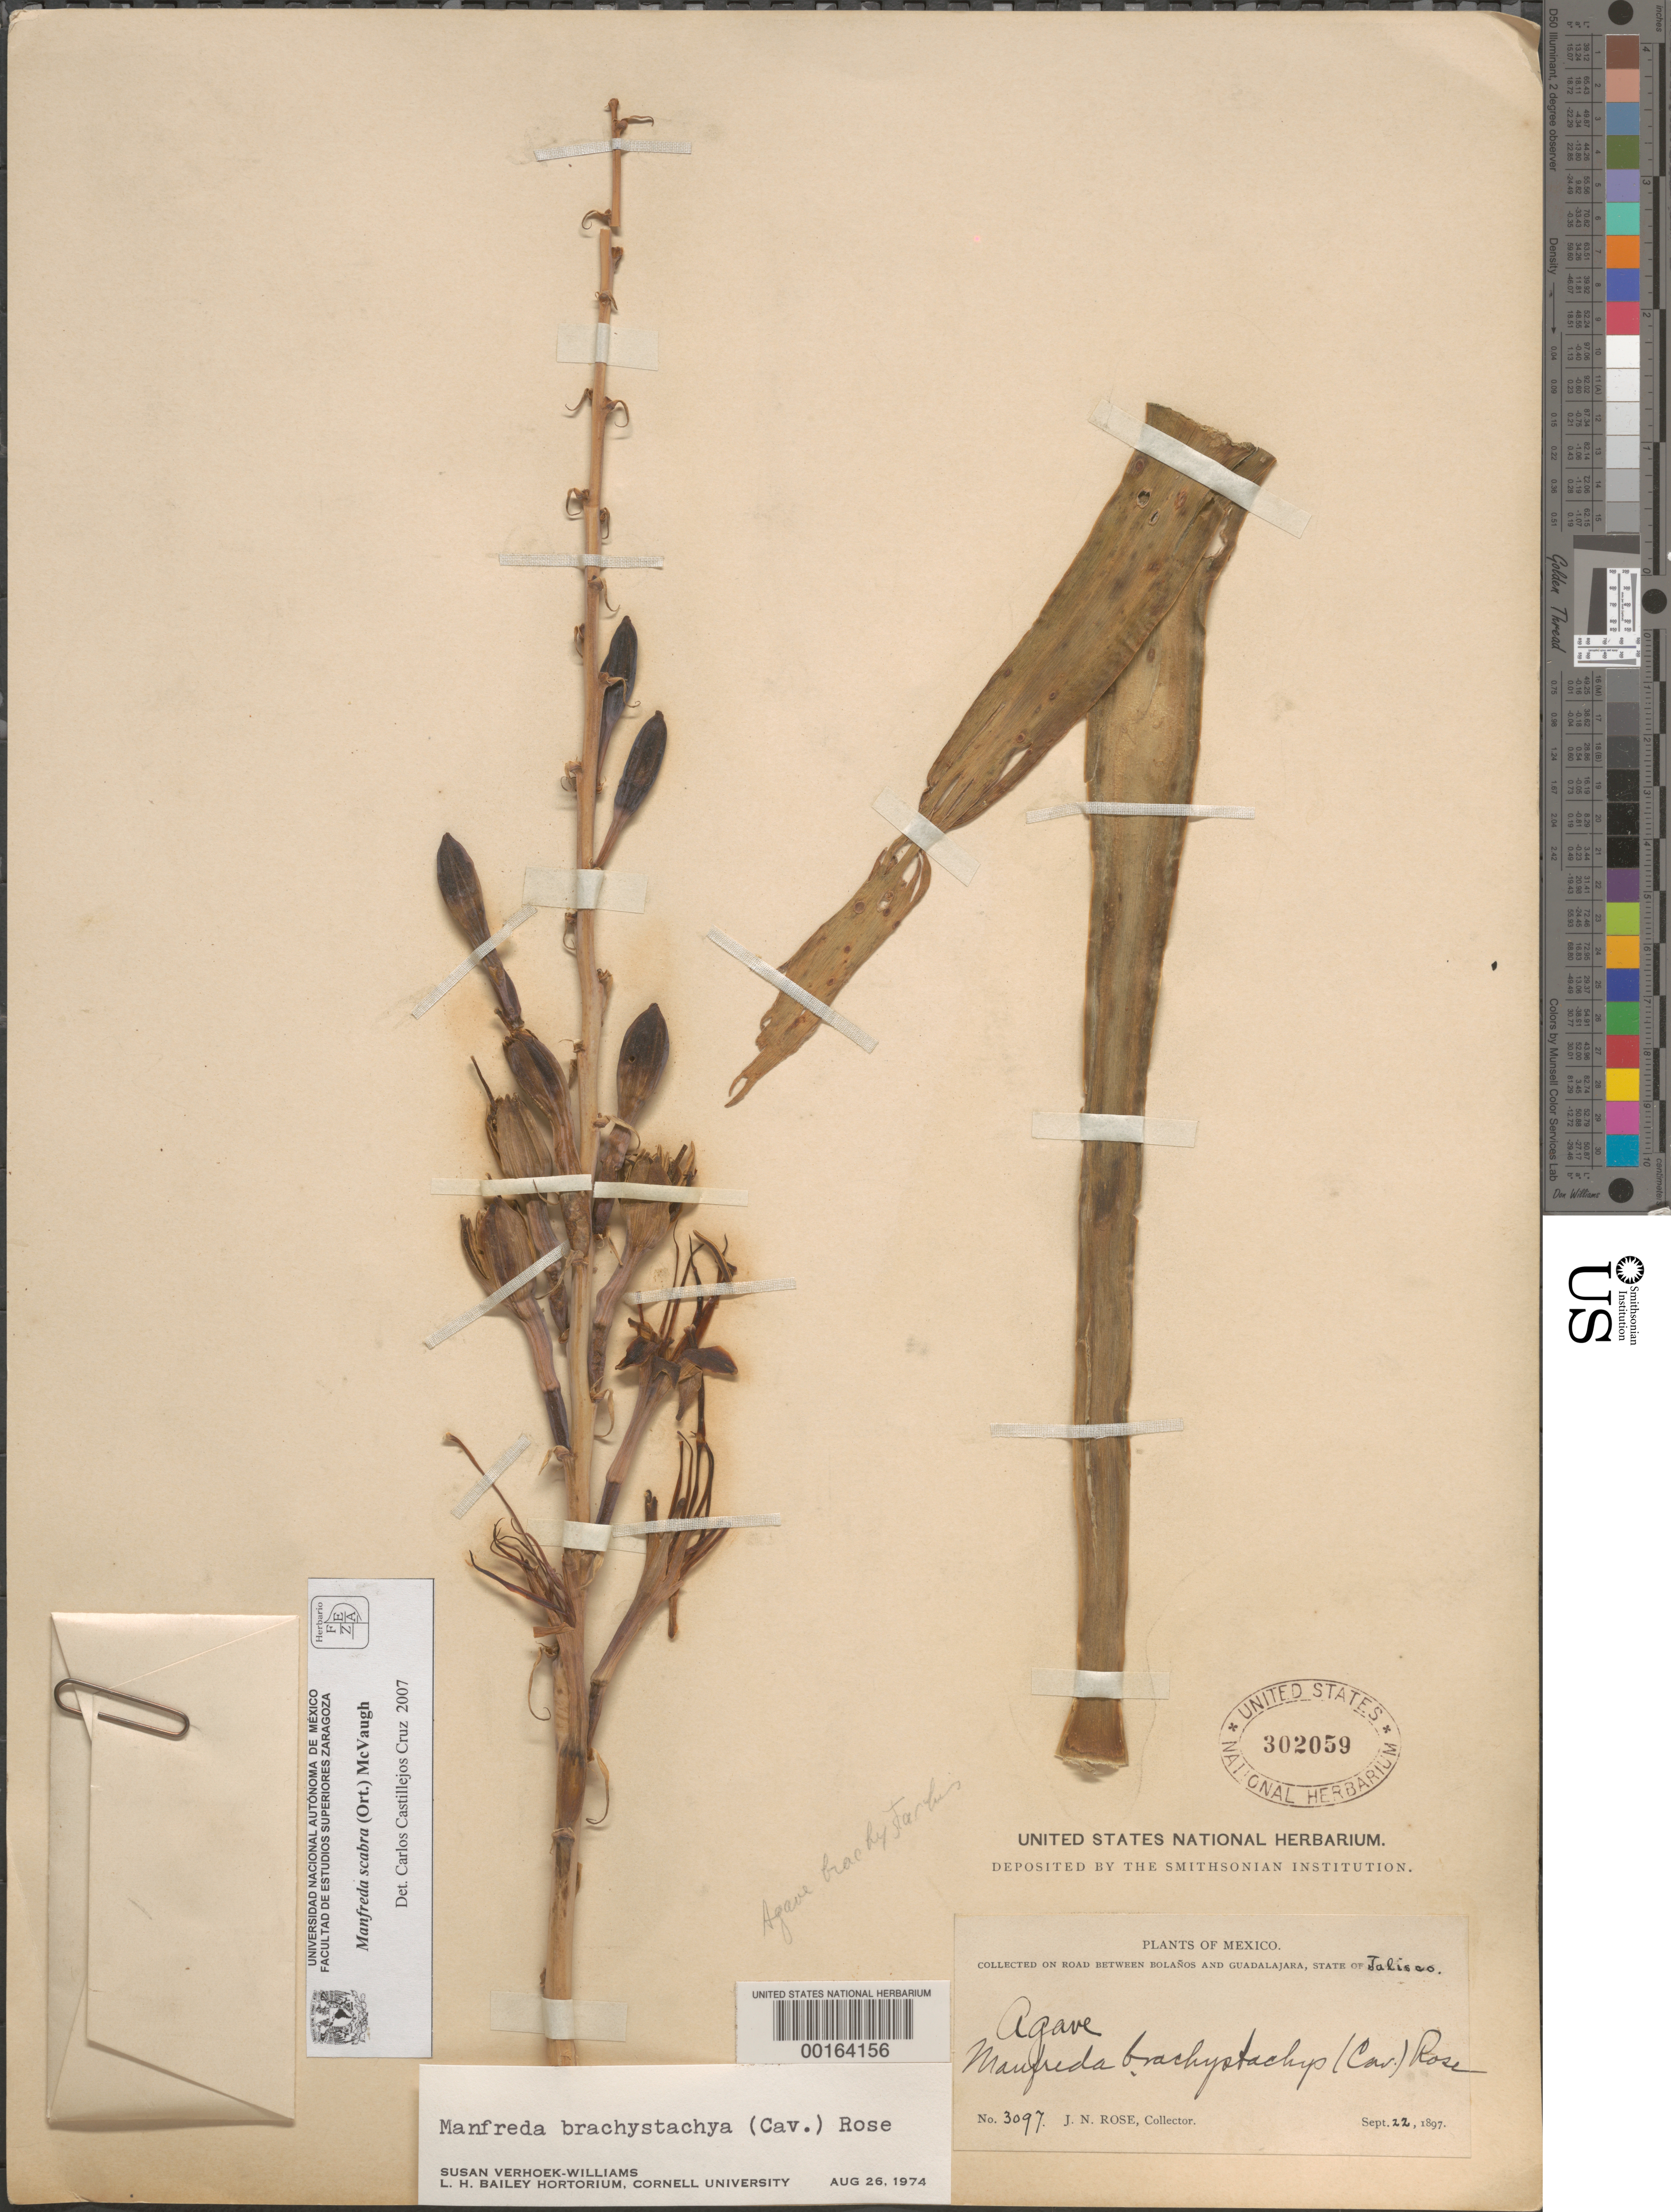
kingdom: Plantae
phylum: Tracheophyta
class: Liliopsida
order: Asparagales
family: Asparagaceae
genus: Manfreda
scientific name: Manfreda scabra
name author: (Ortega) McVaugh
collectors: J. N. Rose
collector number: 3097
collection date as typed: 22 Sep 1897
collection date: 1897-09-22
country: Mexico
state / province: Jalisco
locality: On road between Bolaños and Guadalajara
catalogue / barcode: US 302059